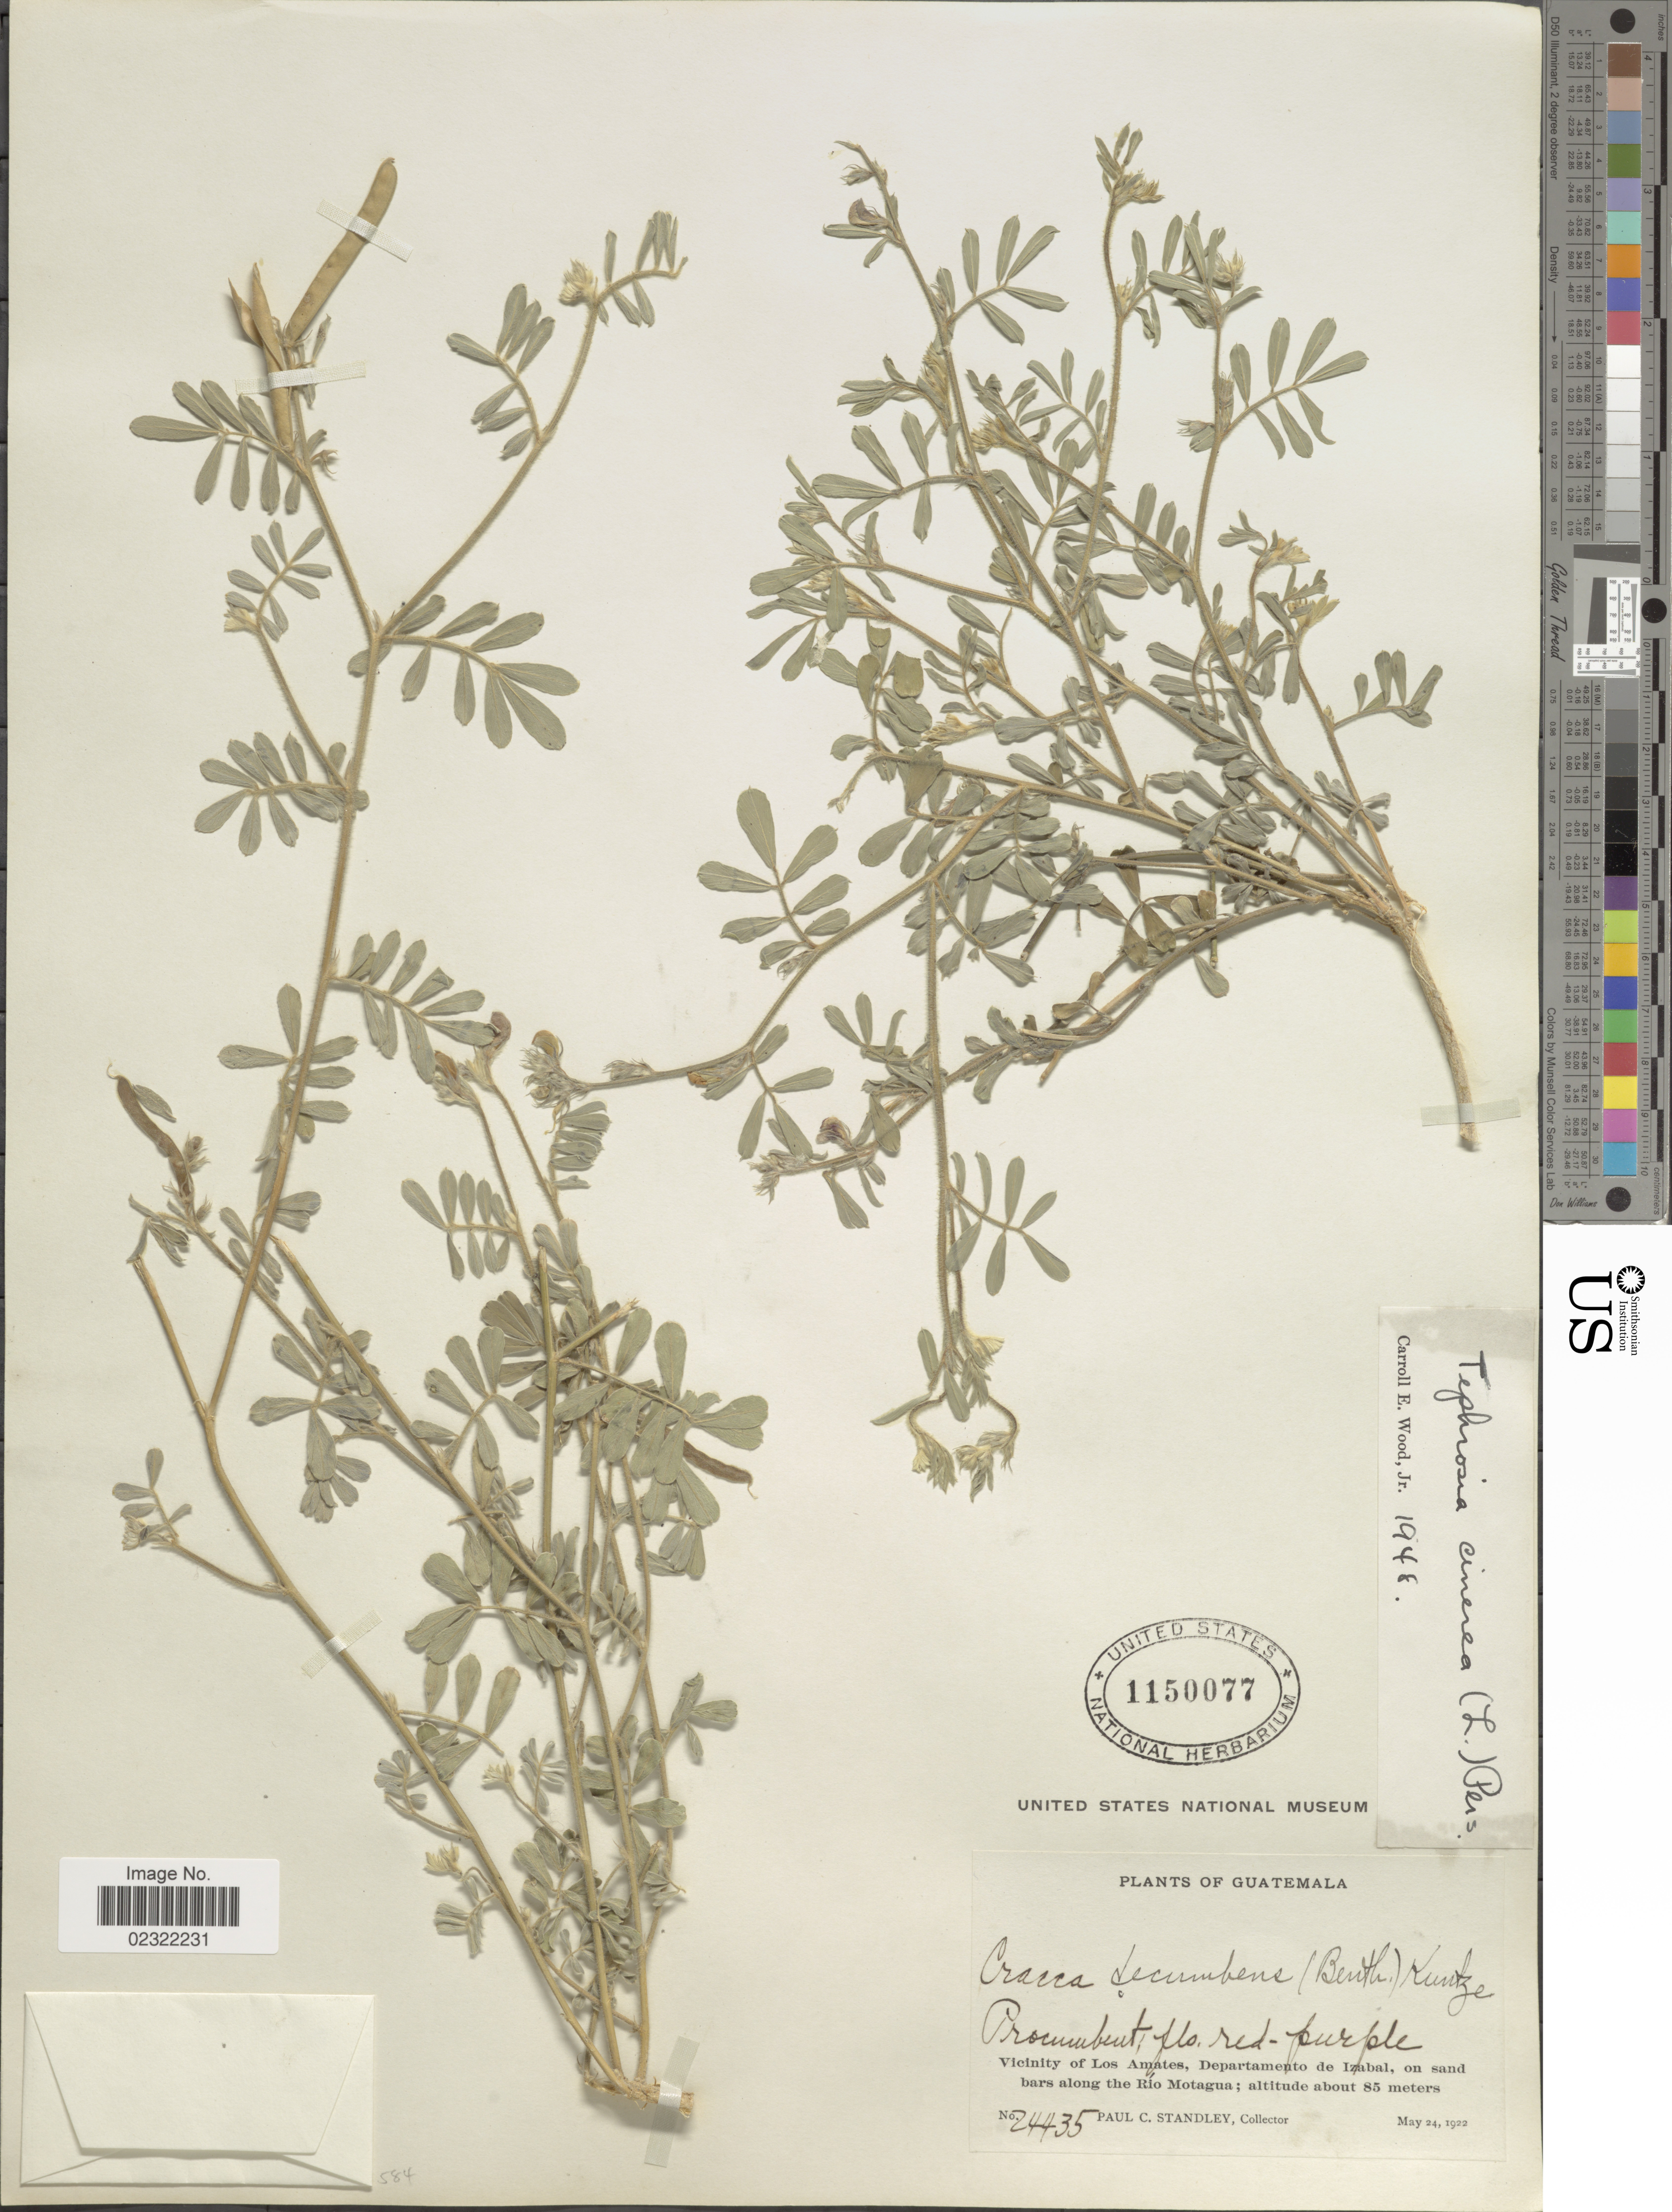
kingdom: Plantae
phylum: Tracheophyta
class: Magnoliopsida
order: Fabales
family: Fabaceae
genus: Tephrosia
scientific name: Tephrosia cinerea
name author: (L.) Pers.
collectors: P. C. Standley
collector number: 24435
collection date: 1922-05-24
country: Guatemala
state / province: Izabal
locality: Vicinity of Los Amates, Departamento de Izabal, on sand bars along the Rio Motagua.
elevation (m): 85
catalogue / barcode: US 1150077